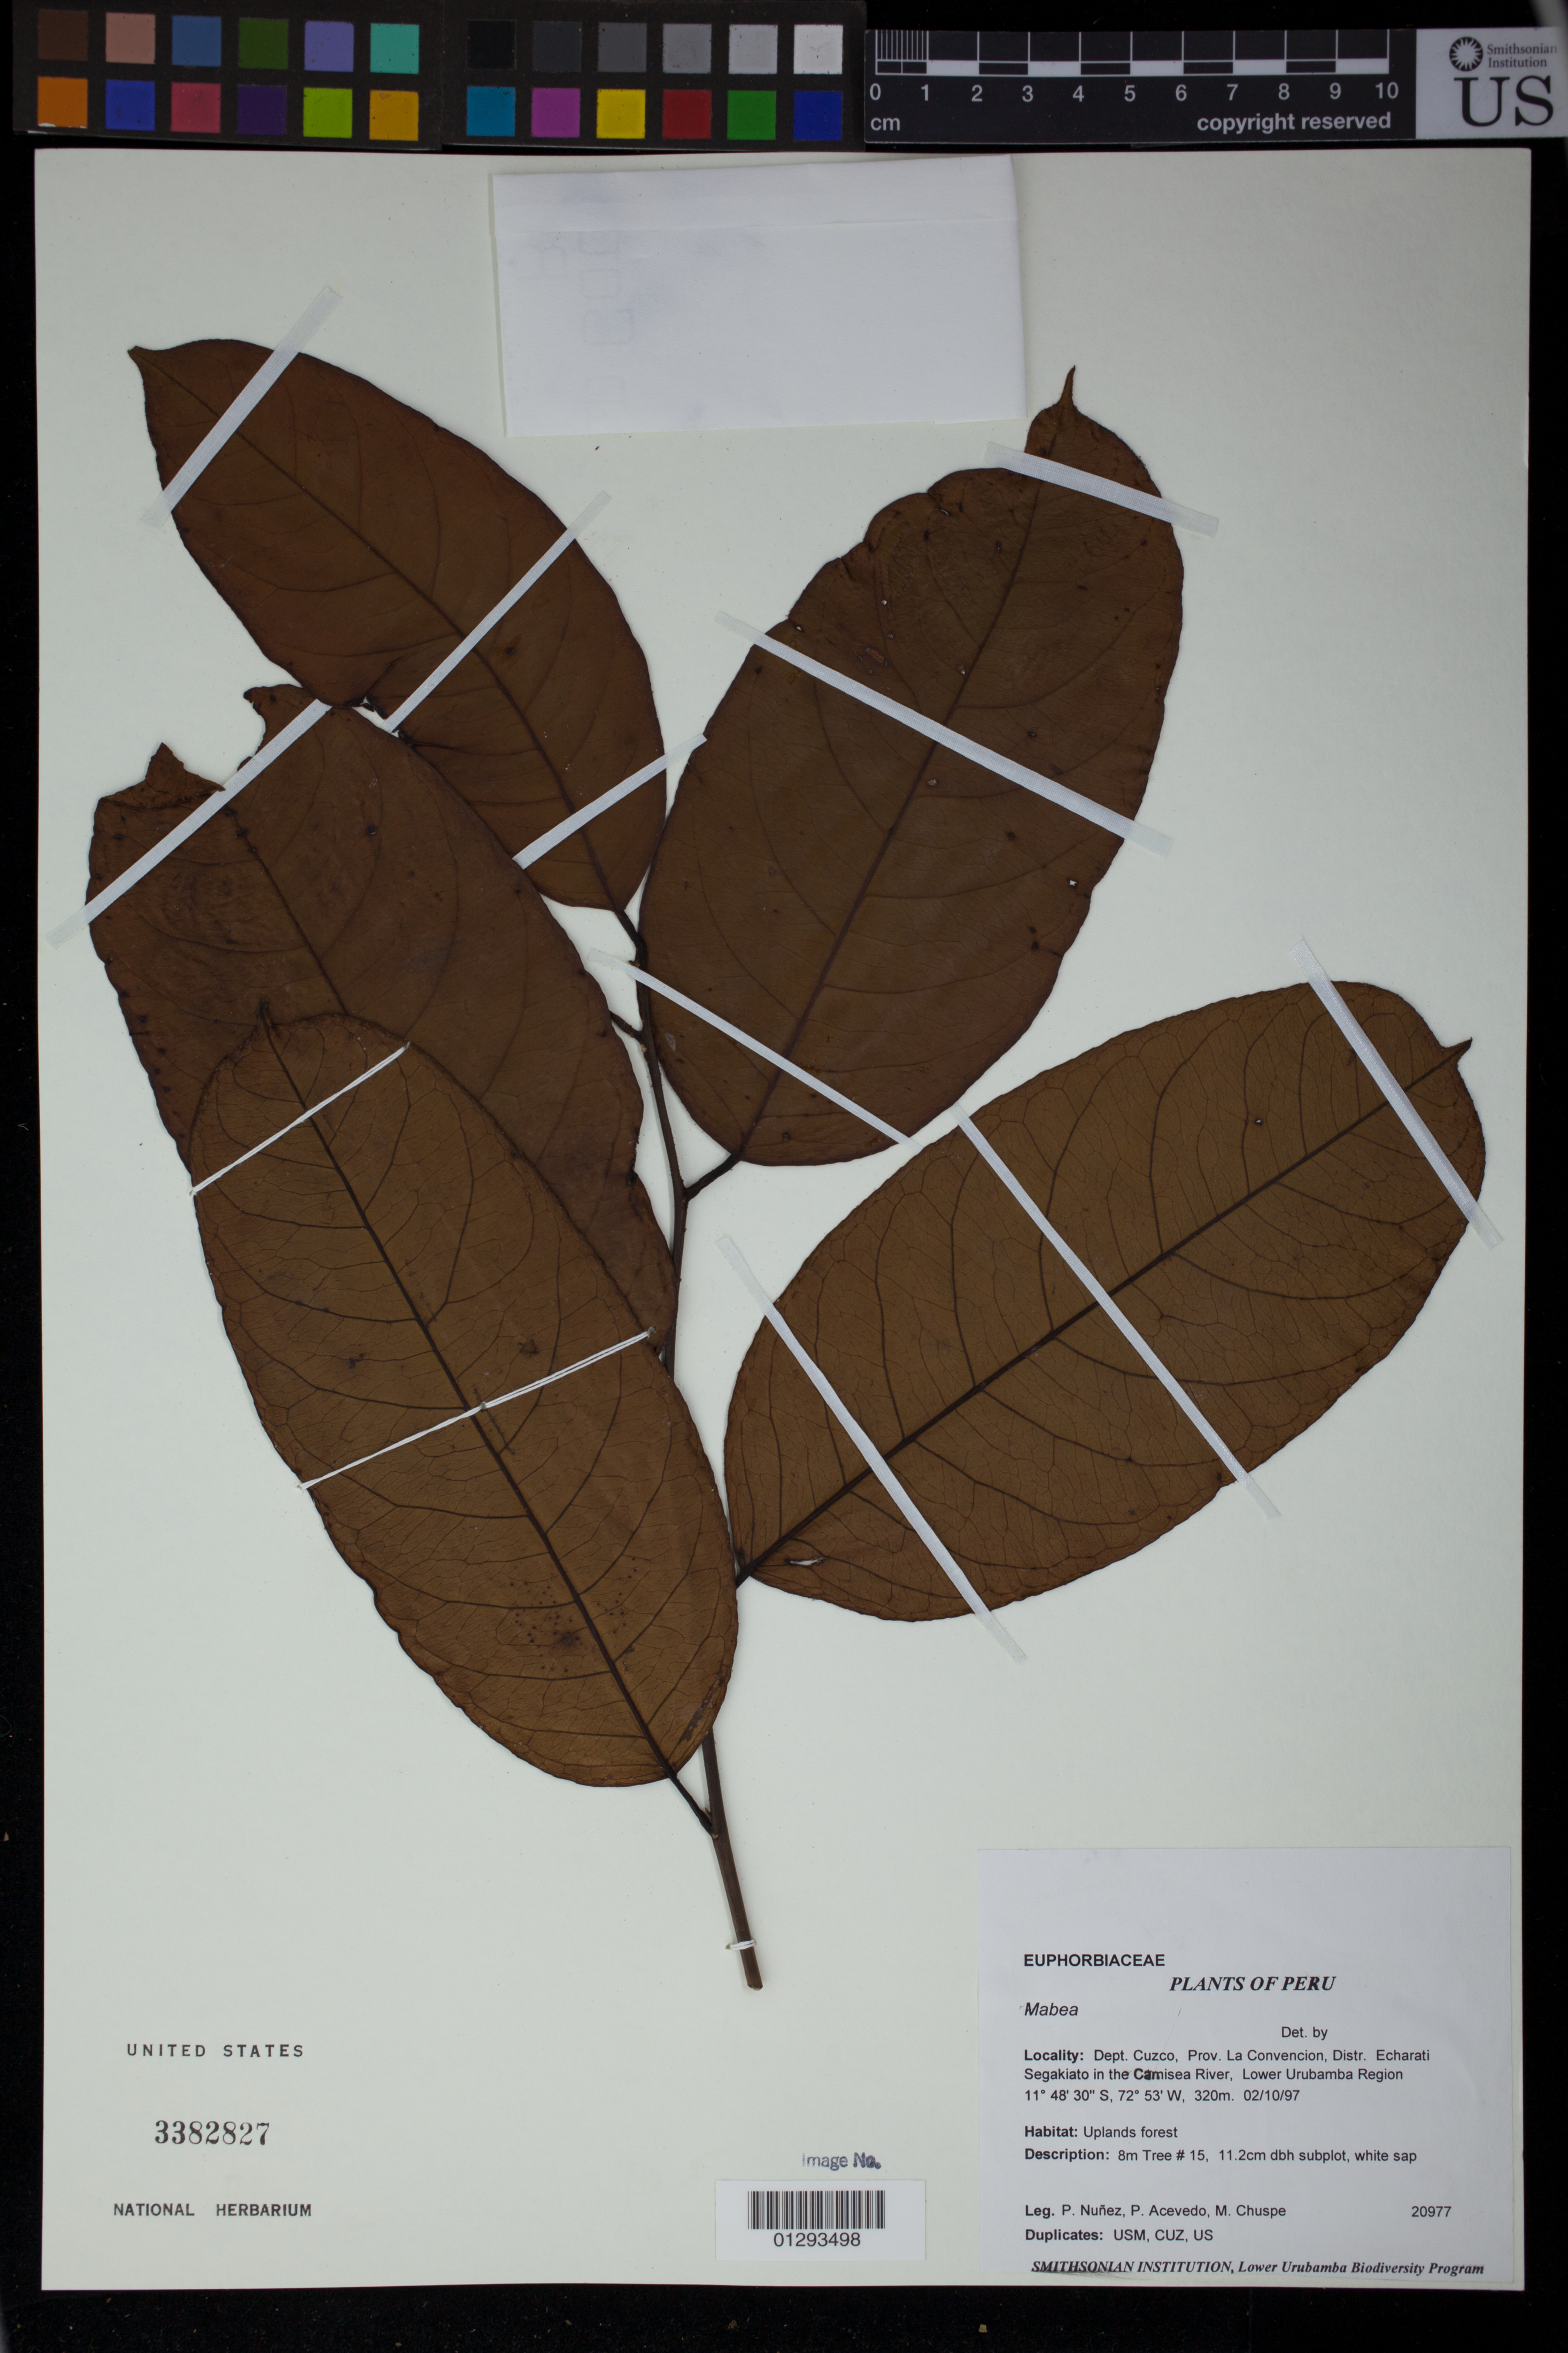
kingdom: Plantae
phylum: Tracheophyta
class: Magnoliopsida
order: Malpighiales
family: Euphorbiaceae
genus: Mabea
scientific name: Mabea sp.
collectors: P. Nuñez V.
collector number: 20977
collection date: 1997-10-02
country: Peru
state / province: Cusco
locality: Prov. La Convencion, Distr. Echarati Segakiato in the Camisea River, Lower Urubamba Region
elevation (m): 320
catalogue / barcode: US 3382827